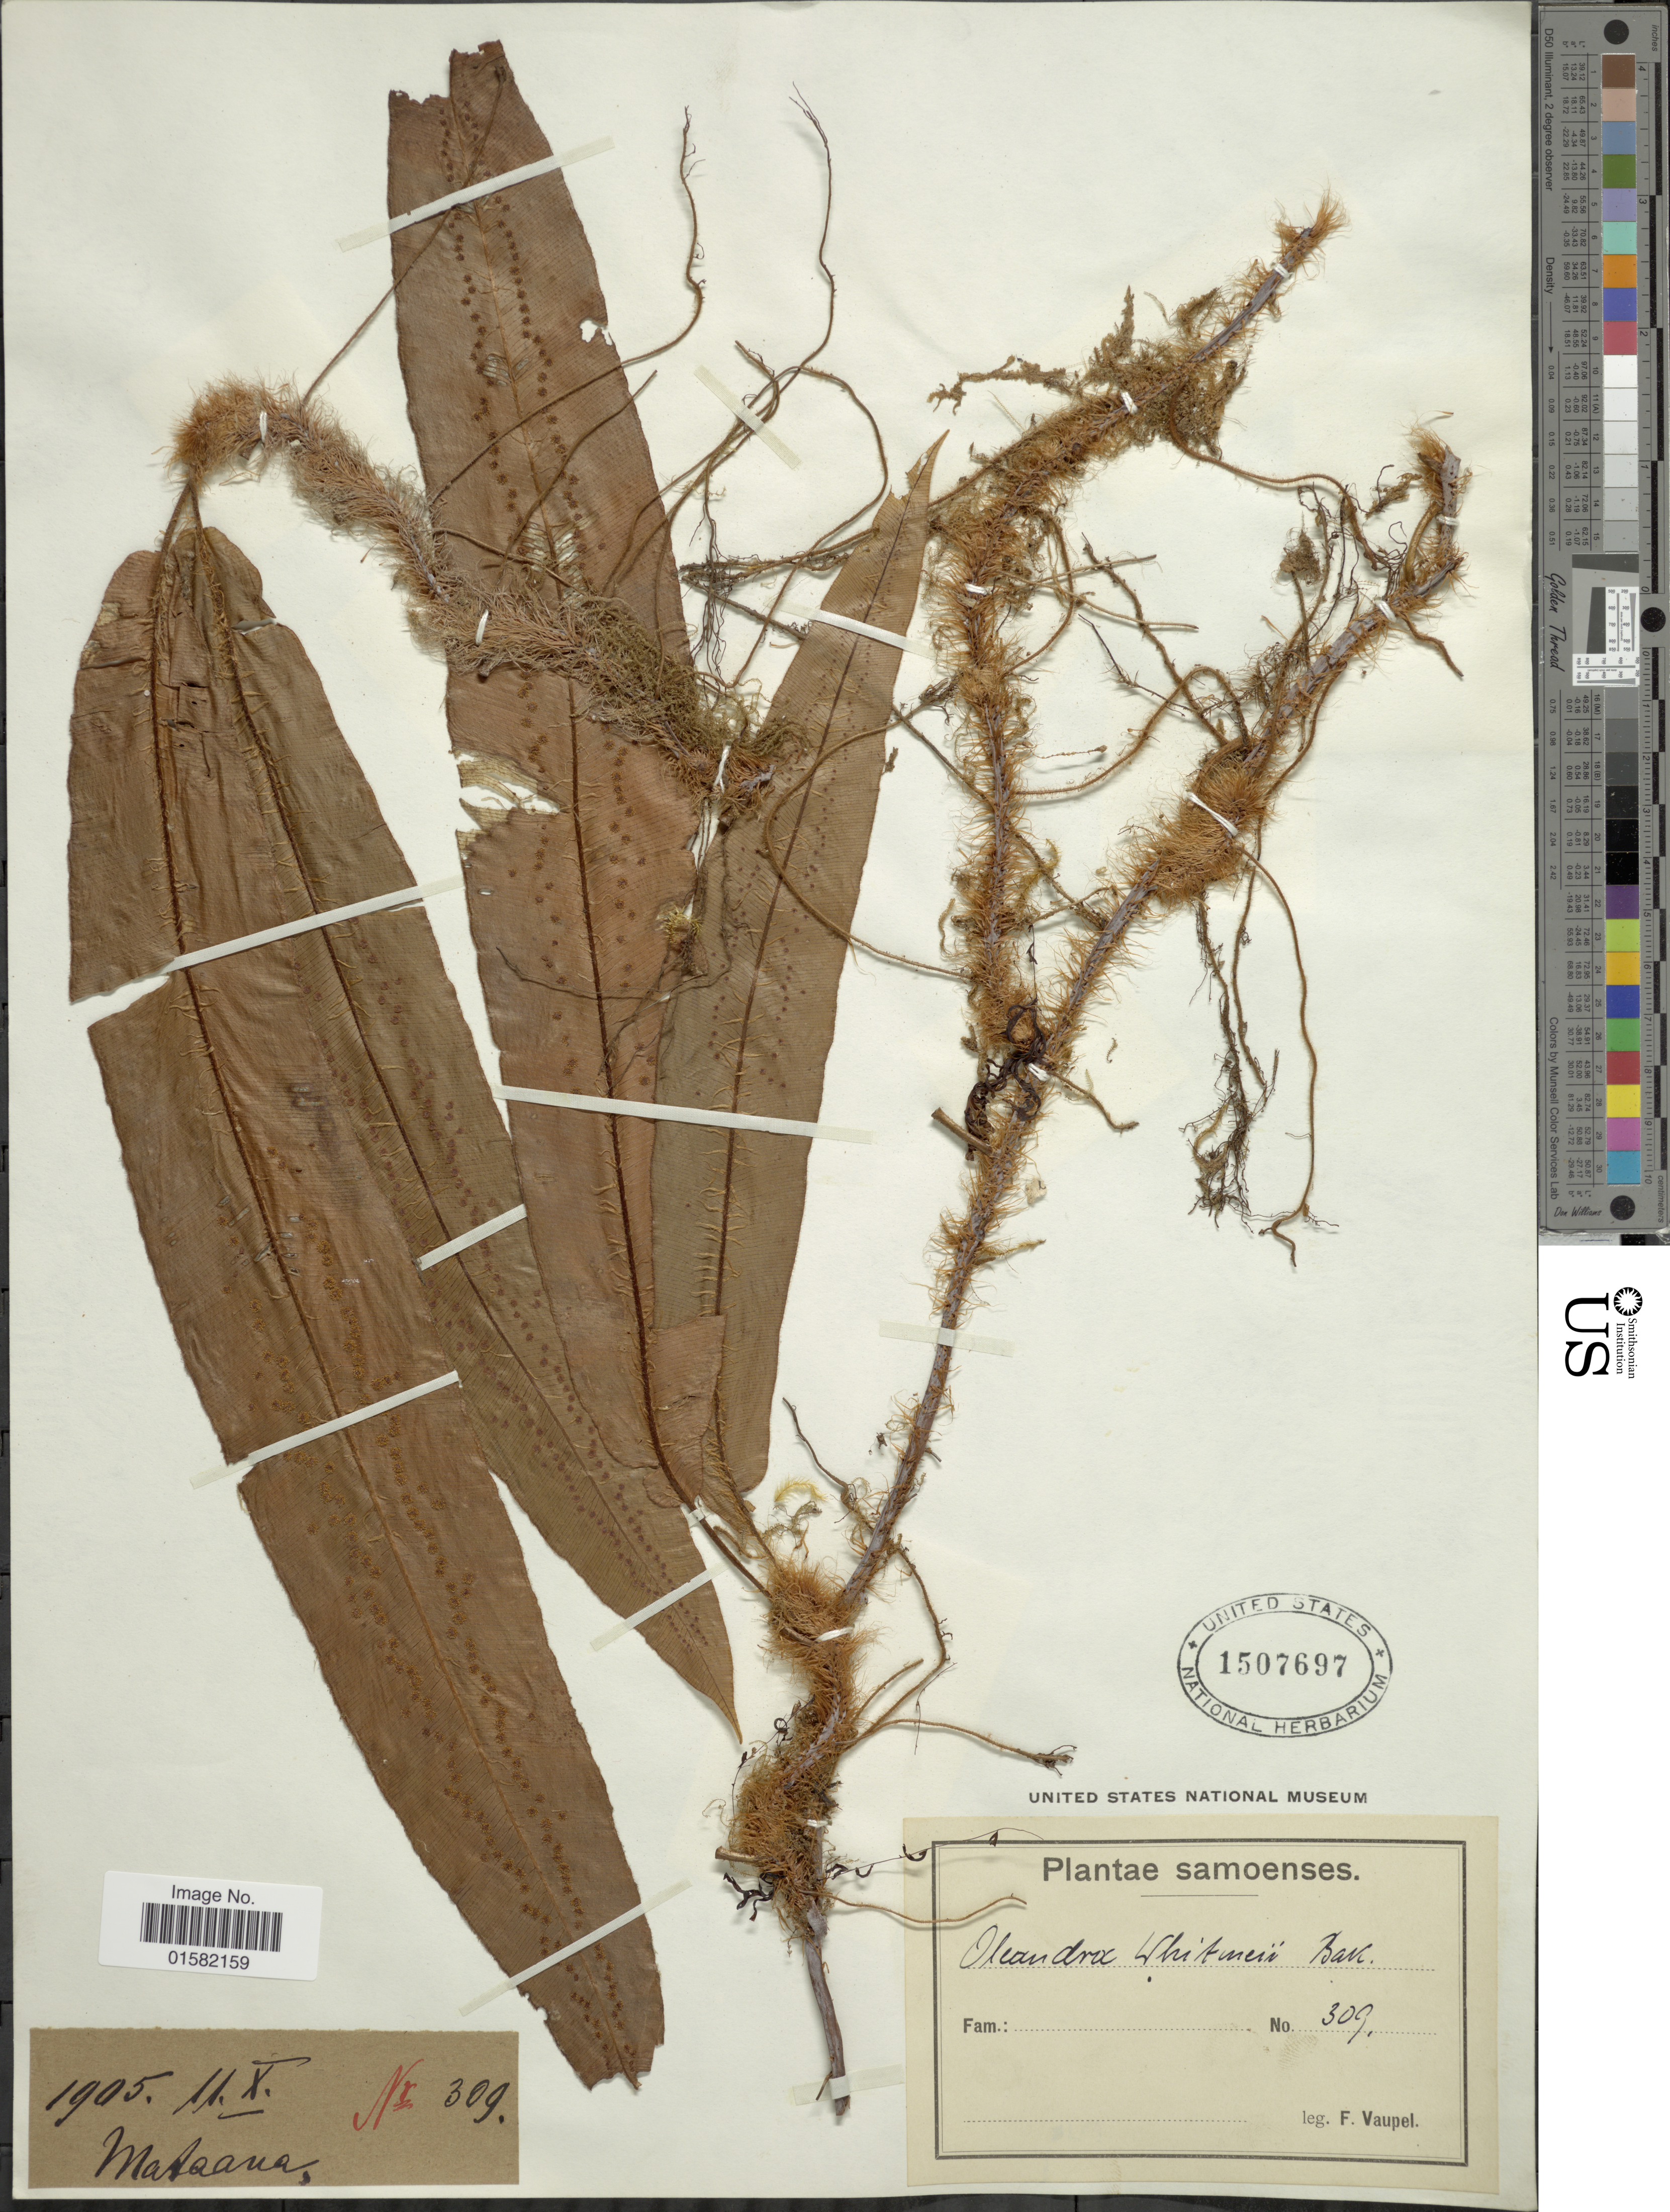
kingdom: Plantae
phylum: Tracheophyta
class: Polypodiopsida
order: Polypodiales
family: Oleandraceae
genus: Oleandra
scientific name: Oleandra whitmeei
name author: Baker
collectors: F. Vaupel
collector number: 309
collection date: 1905-10-11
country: Samoa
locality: Samoenses, Mataaua.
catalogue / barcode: US 1507697